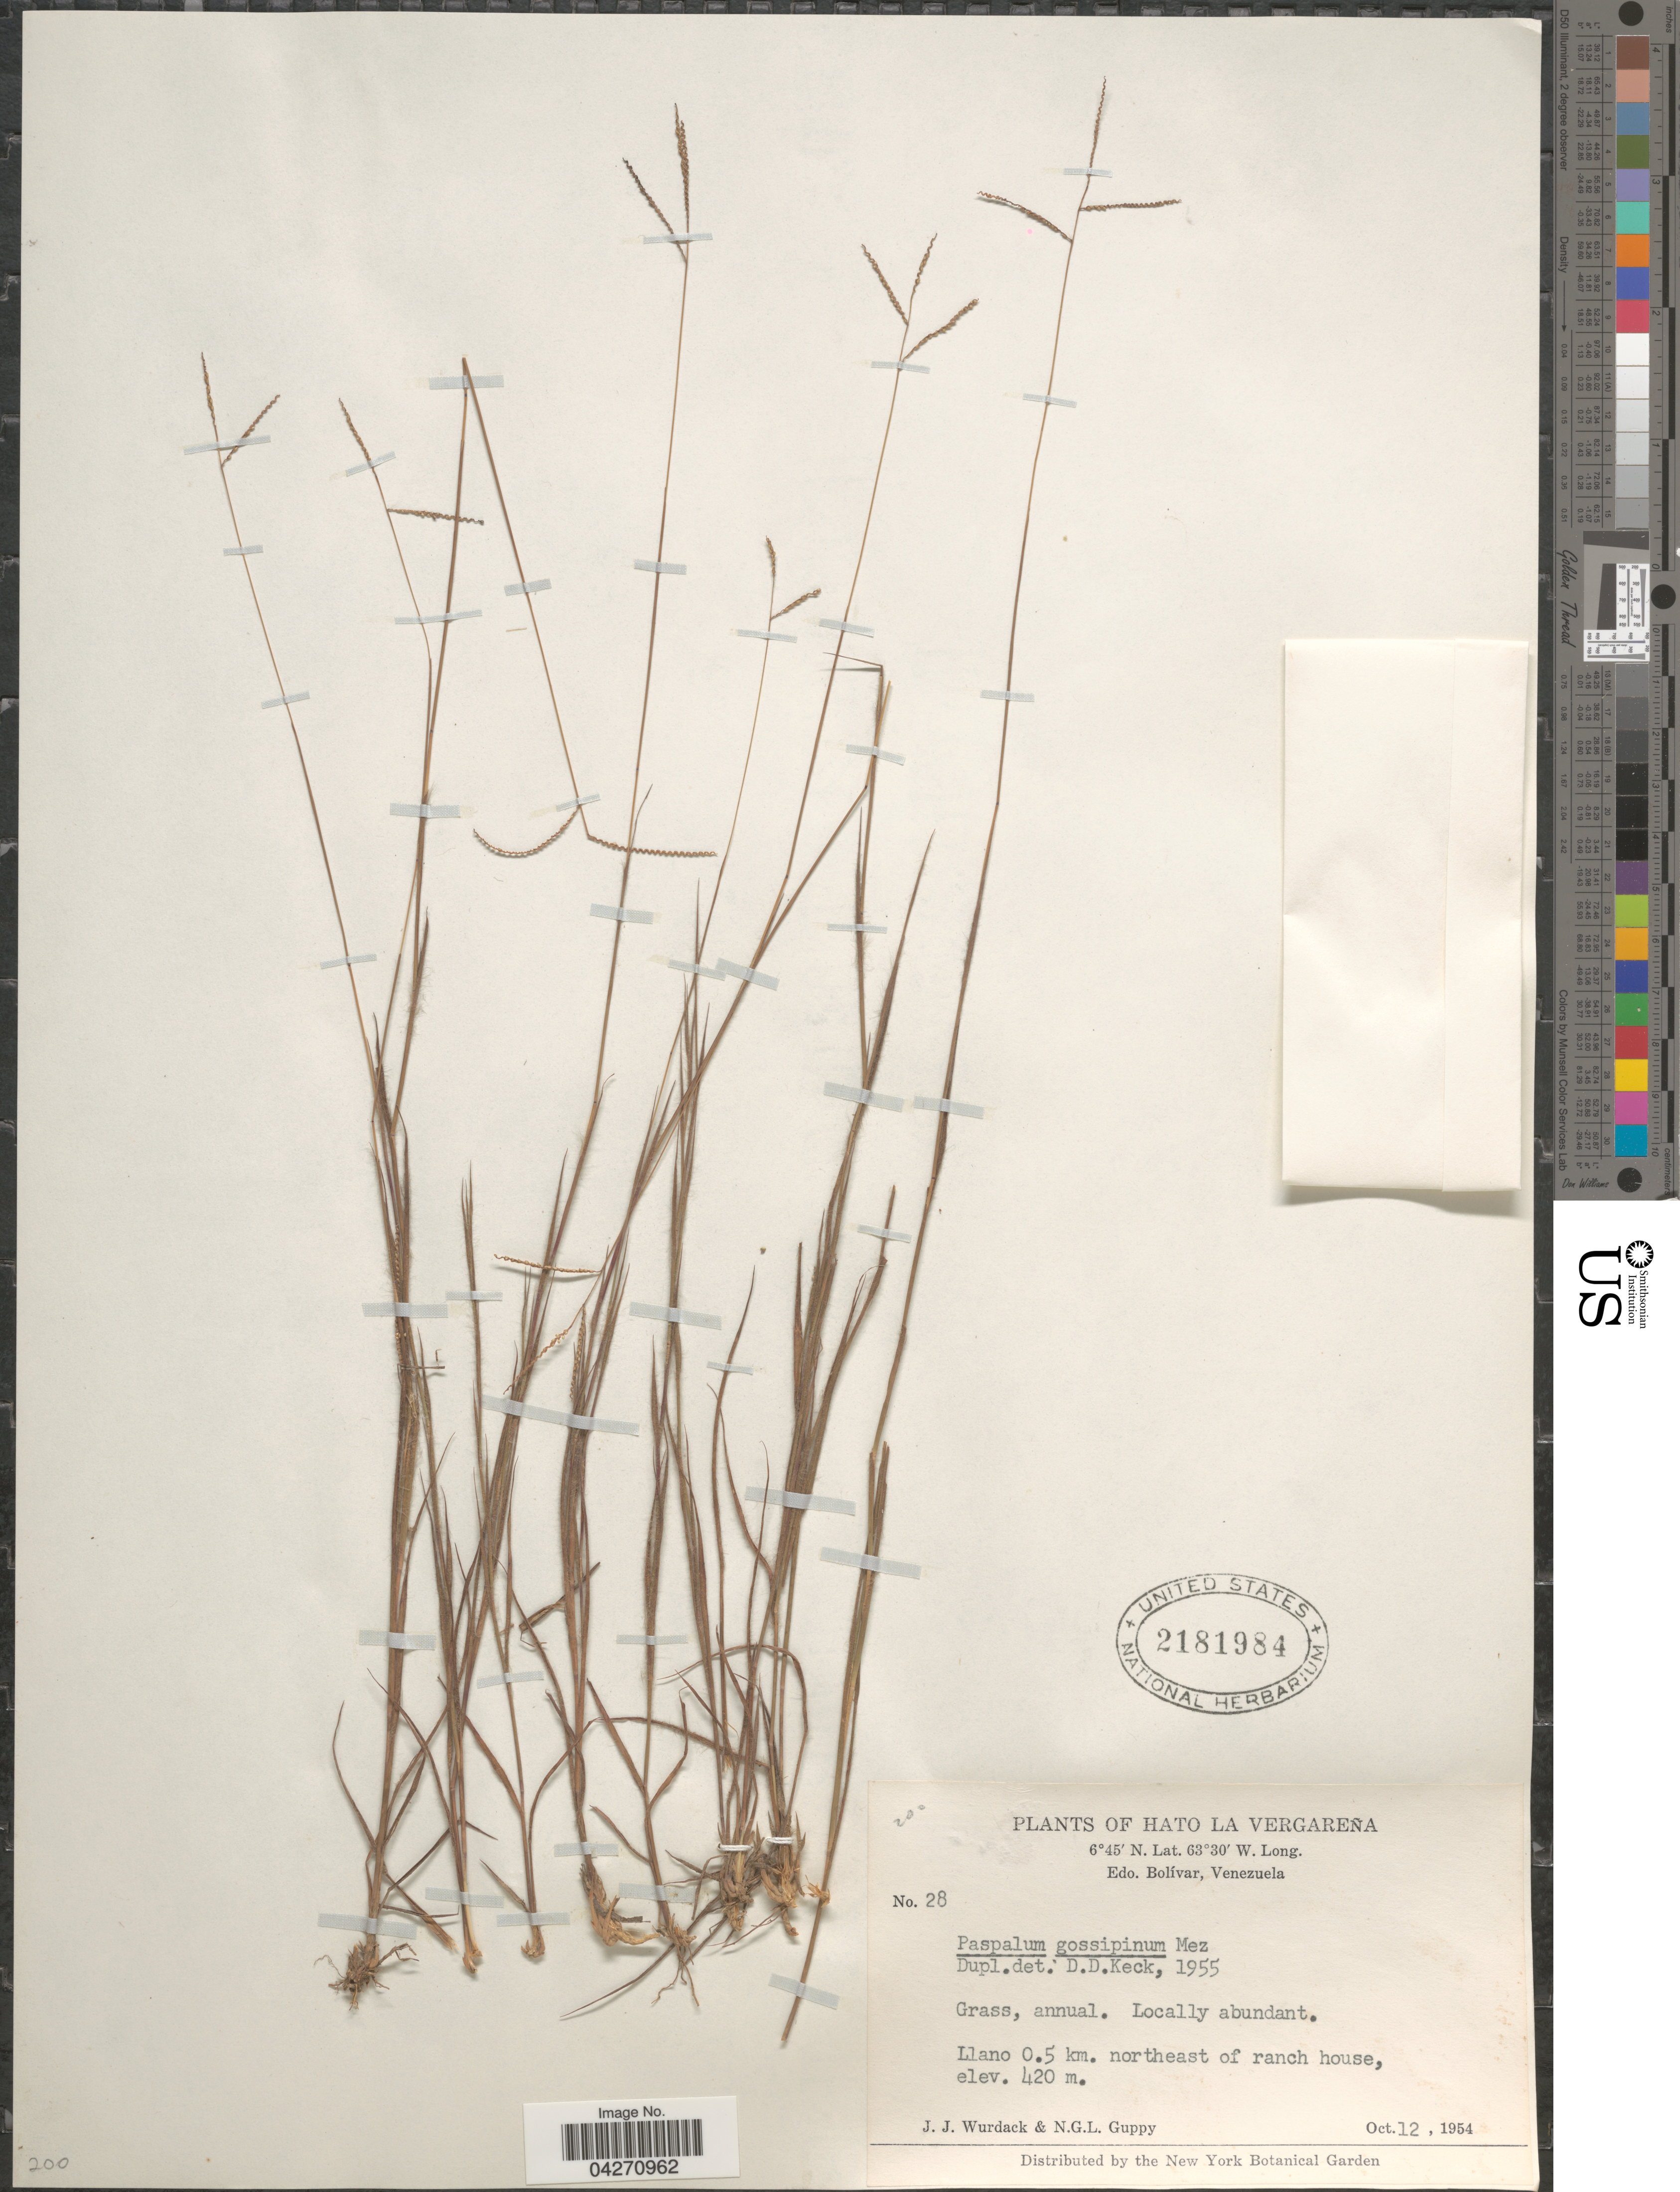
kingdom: Plantae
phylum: Tracheophyta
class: Liliopsida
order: Poales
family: Poaceae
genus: Paspalum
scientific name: Paspalum hyalinum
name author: Nees ex Trin.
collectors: J. J. Wurdack & N. Guppy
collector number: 28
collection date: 1954-10-12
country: Venezuela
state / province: Bolivar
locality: Hato La Vergarena. Llano 0.5 km. northeast of ranch house.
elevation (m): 420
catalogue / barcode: US 2181984